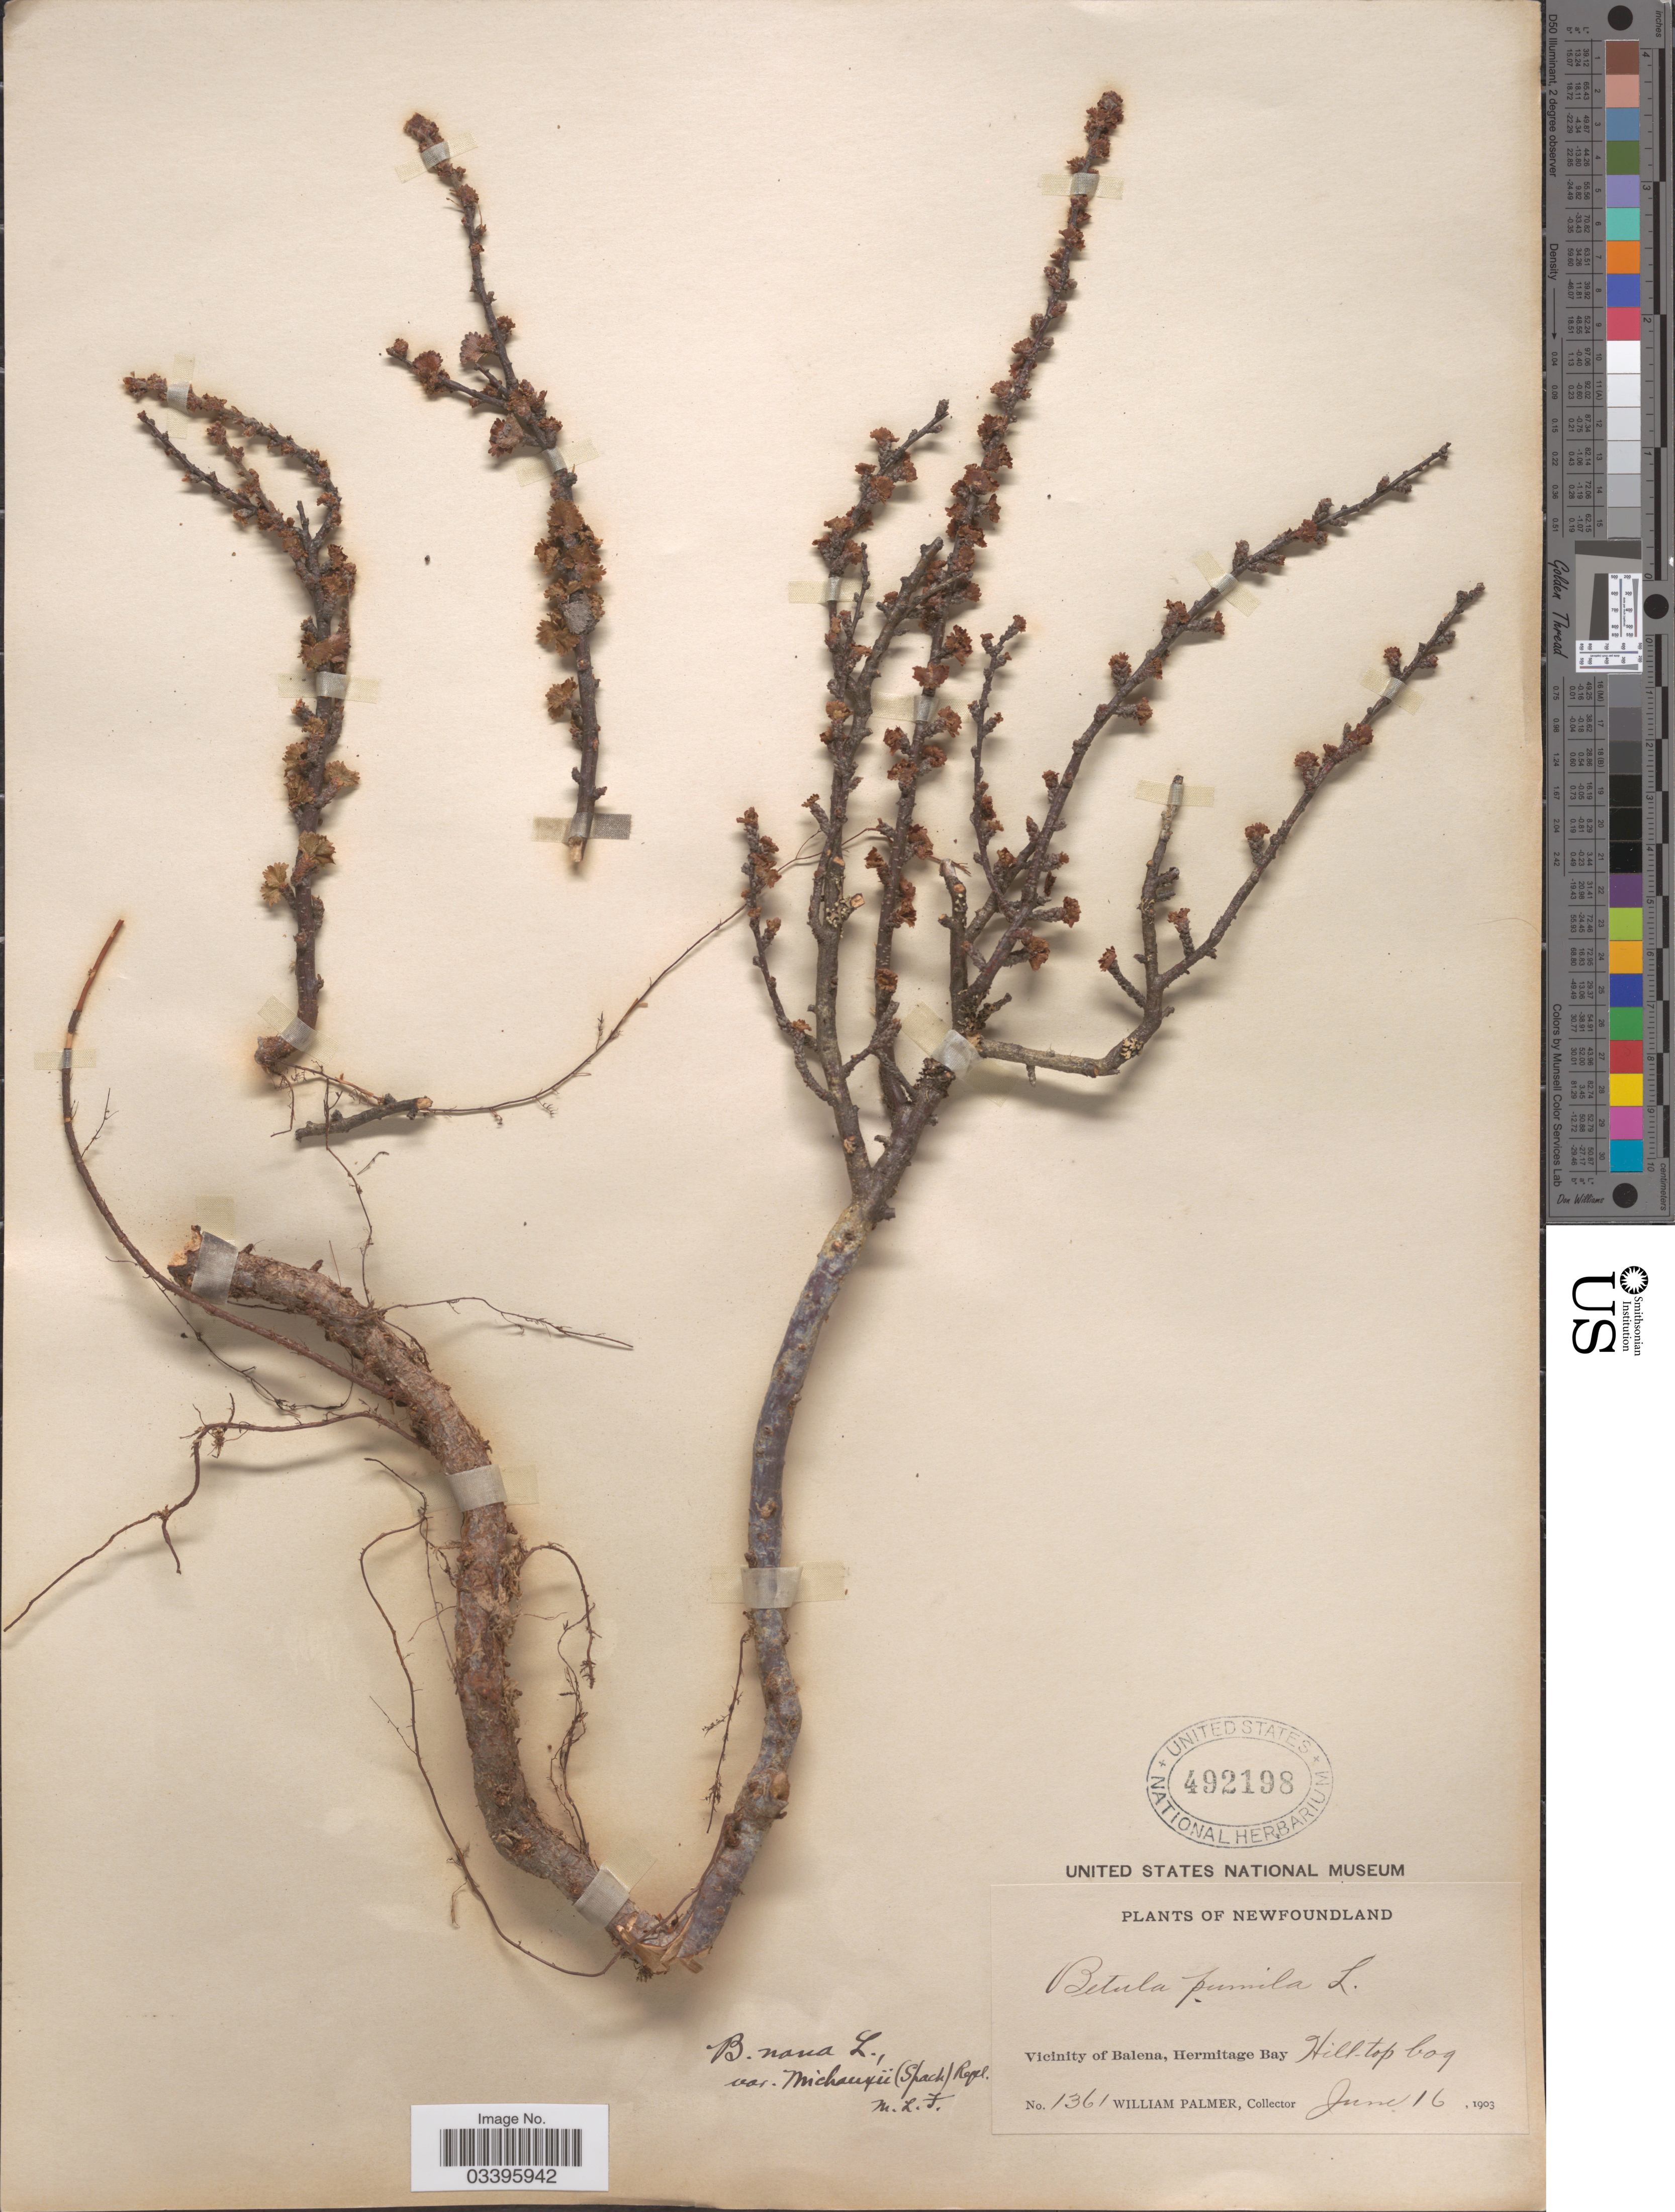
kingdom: Plantae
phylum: Tracheophyta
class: Magnoliopsida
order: Fagales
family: Betulaceae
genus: Betula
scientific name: Betula michauxii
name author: Spach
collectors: W. Palmer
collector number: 1361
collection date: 1903-06-16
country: Canada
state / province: Newfoundland and Labrador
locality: Vicinity of Balena, Hermitage Bay. Hill-top bog.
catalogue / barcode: US 492198